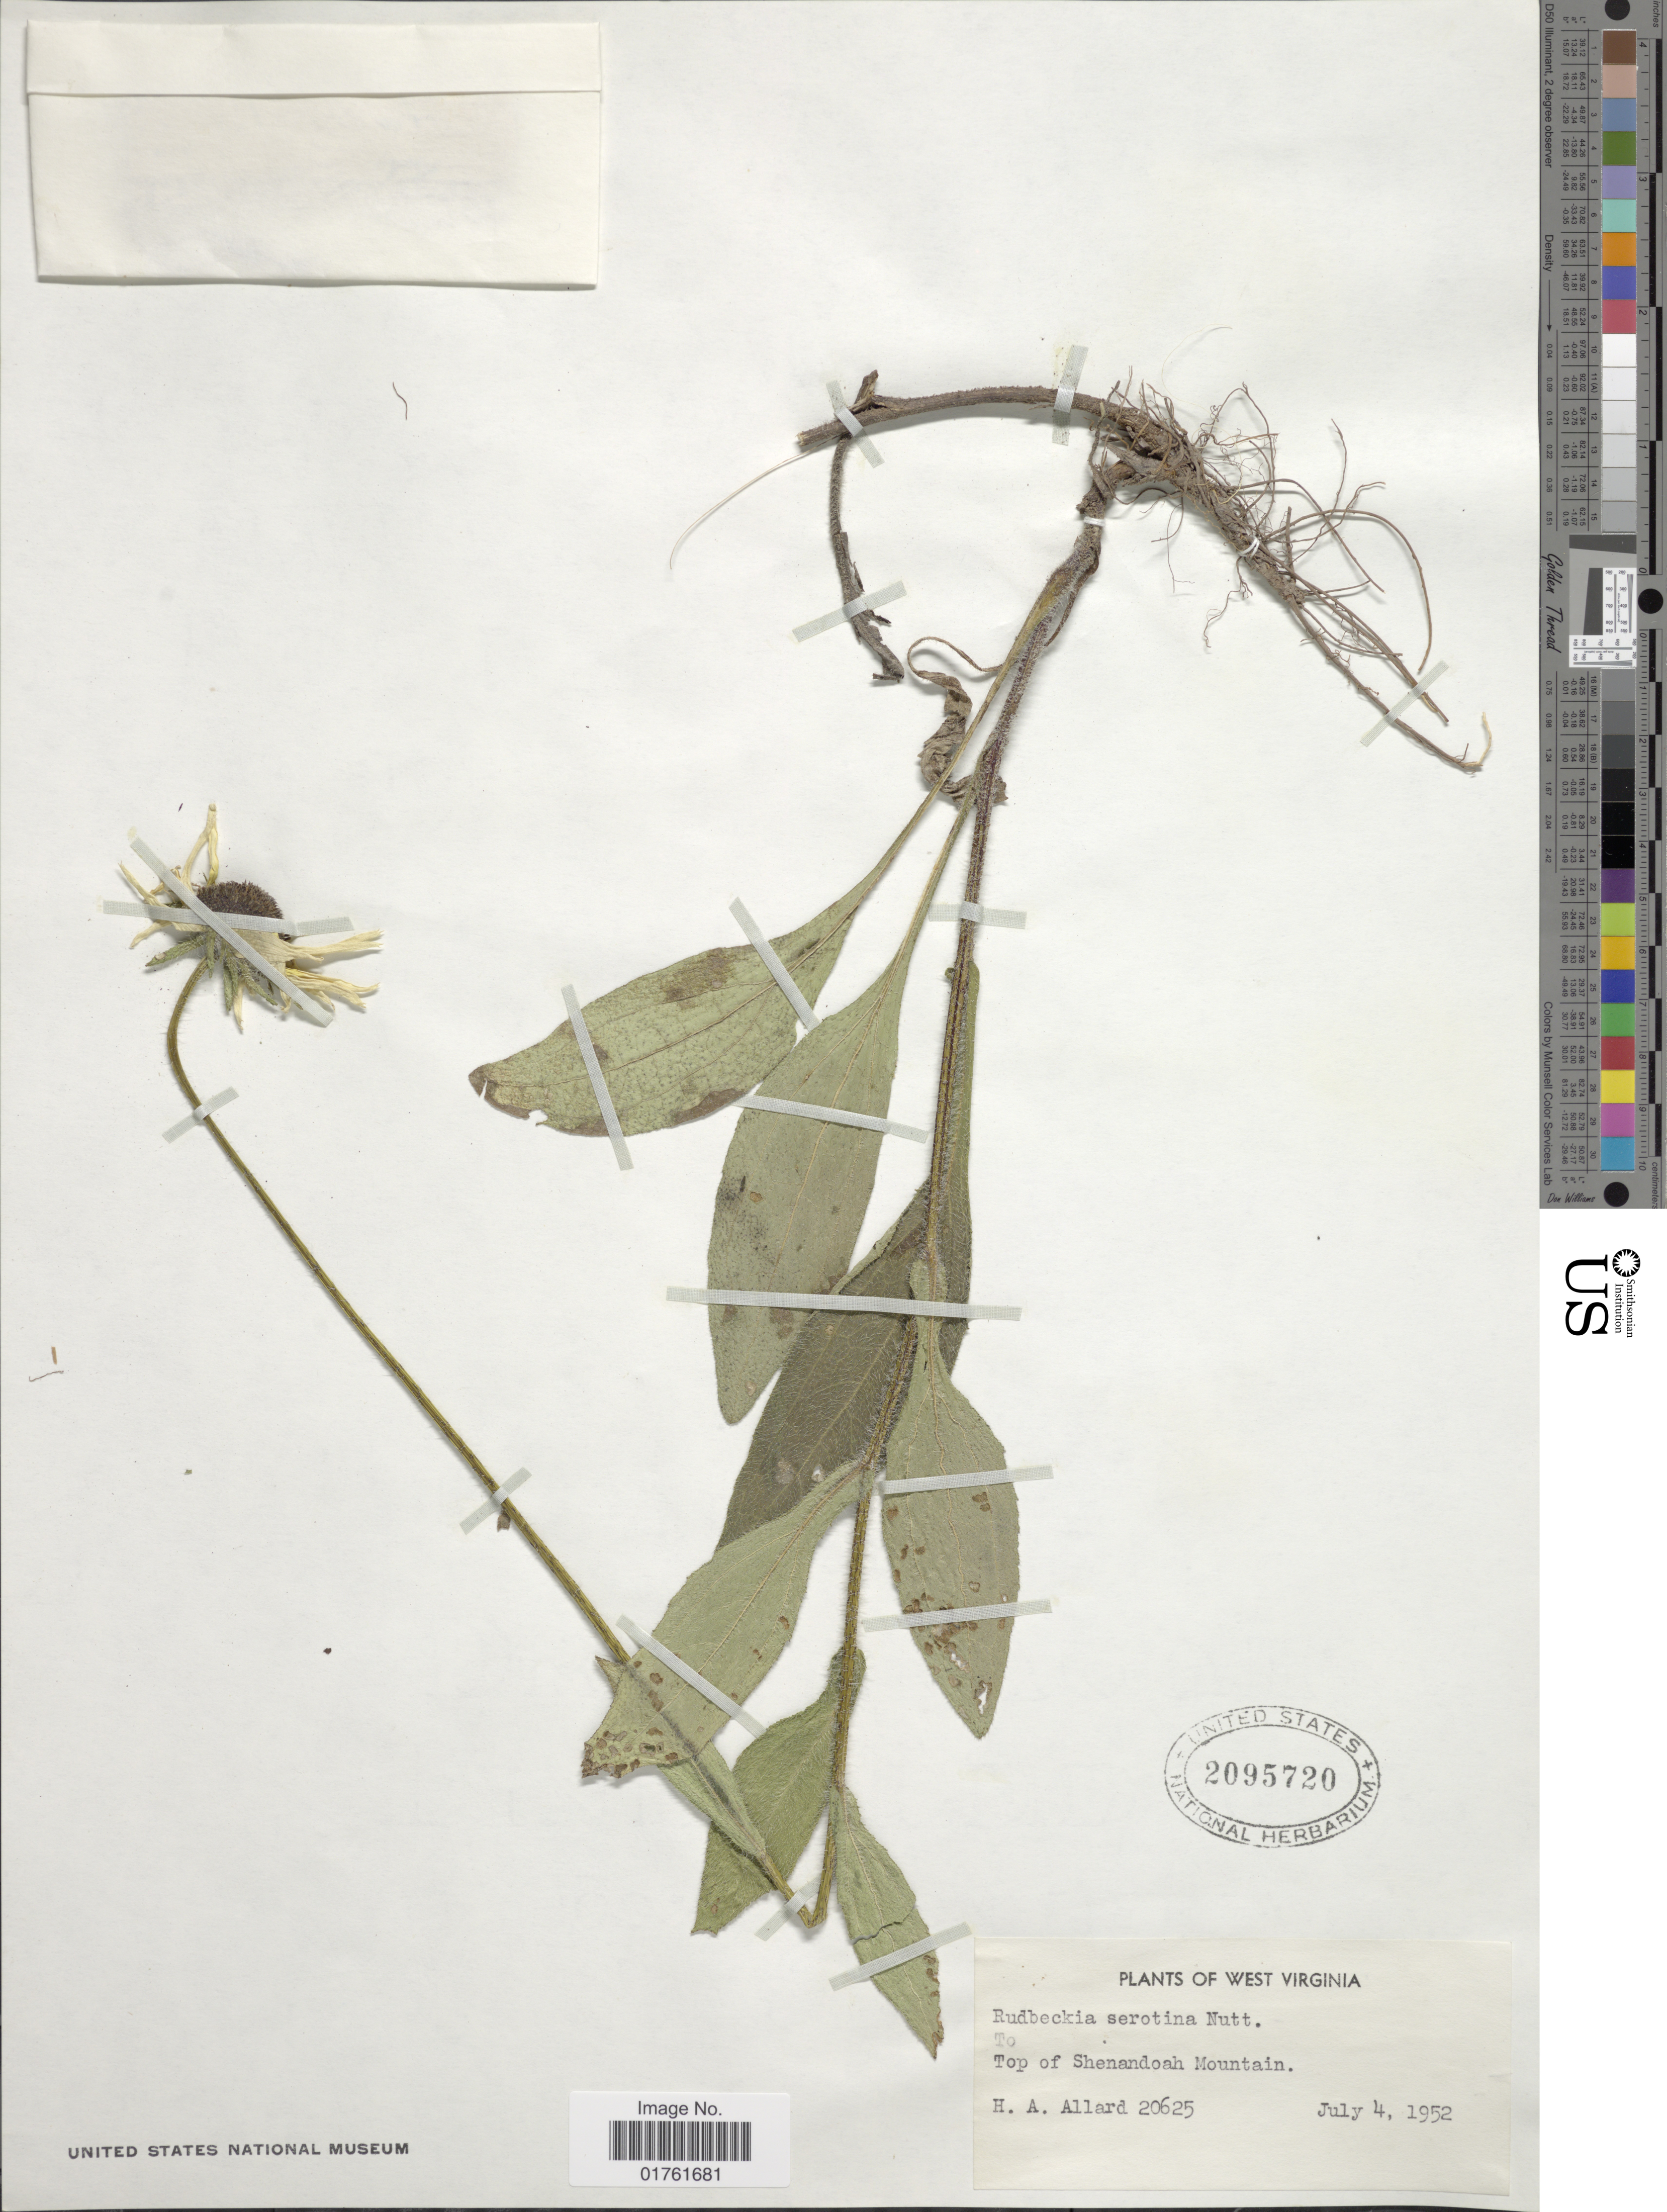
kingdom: Plantae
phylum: Tracheophyta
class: Magnoliopsida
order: Asterales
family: Asteraceae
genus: Rudbeckia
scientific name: Rudbeckia serotina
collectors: H. A. Allard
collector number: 20625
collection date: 1952-07-04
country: United States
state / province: West Virginia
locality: Top of Shenandoah Mountain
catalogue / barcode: US 2095720